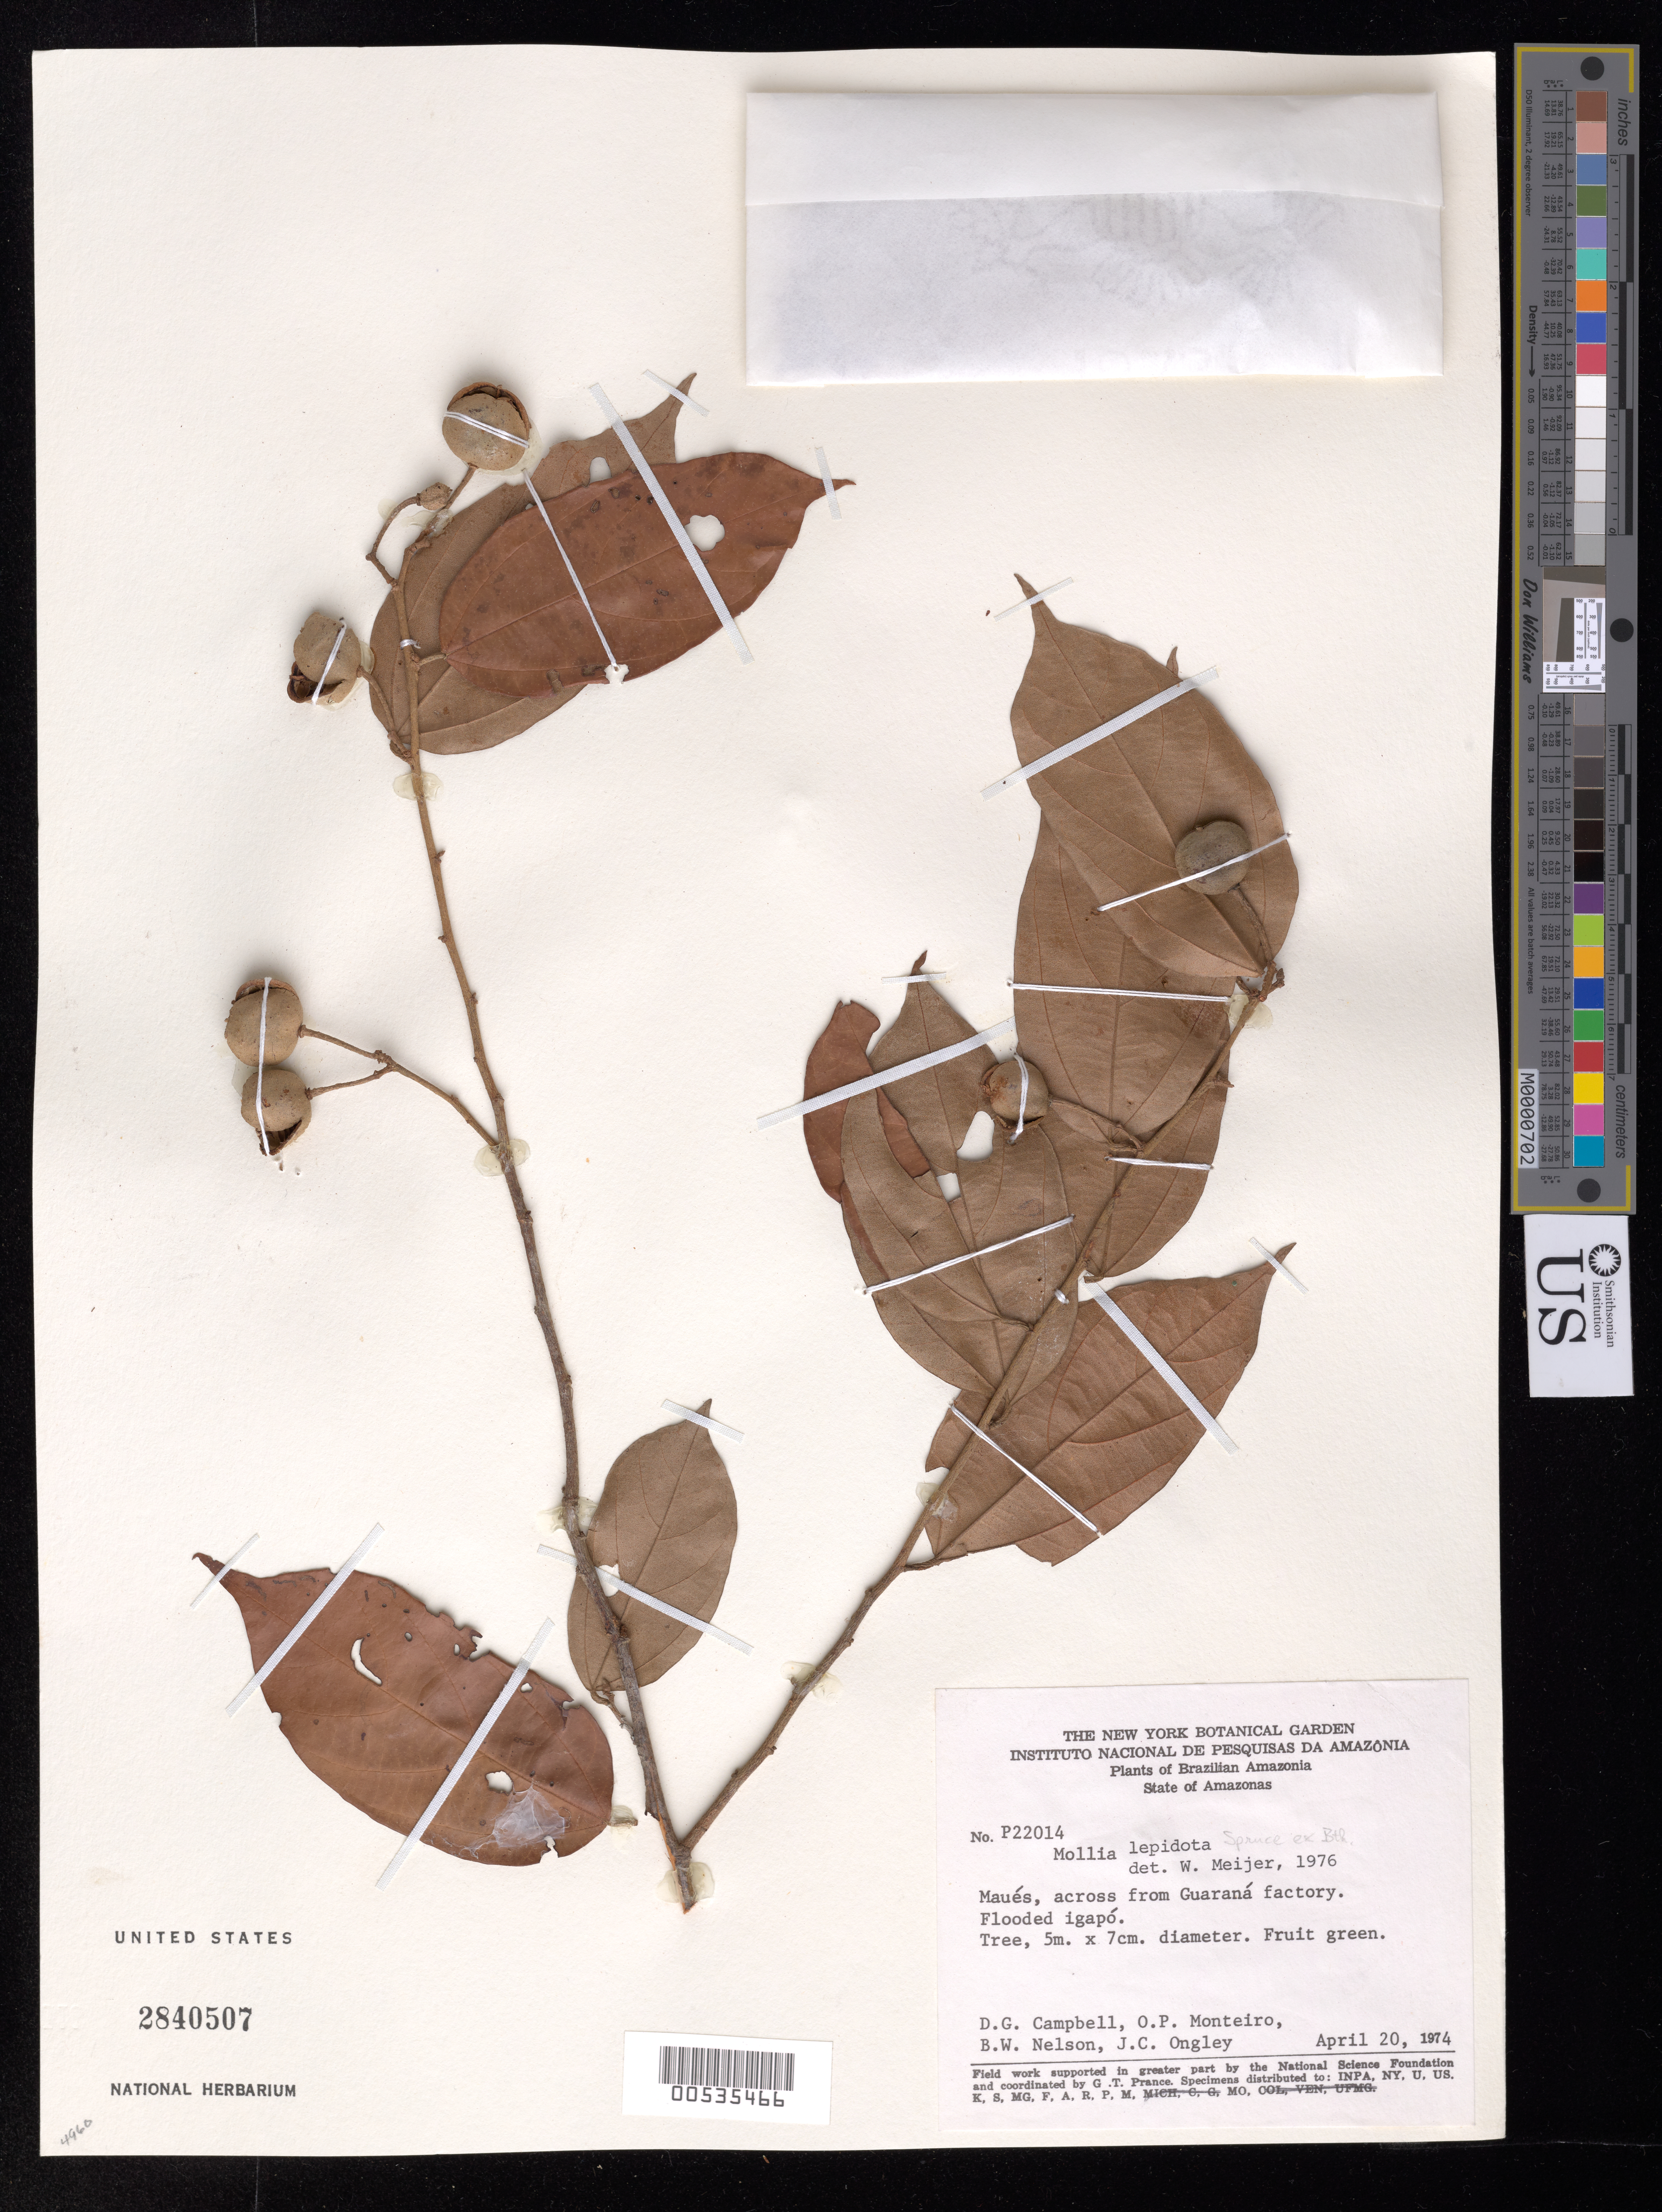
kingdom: Plantae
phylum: Tracheophyta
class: Magnoliopsida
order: Malvales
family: Malvaceae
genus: Mollia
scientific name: Mollia sphaerocarpa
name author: Gleason ex Record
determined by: Dorr, Laurence J., Curator (BOT), Smithsonian Institution - National Museum of Natural History (UNITED STATES)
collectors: E. G. Campbell, O. P. Monteiro, B. W. Nelson & J. C. Ongley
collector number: P22014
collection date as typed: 20 Apr 1974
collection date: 1974-04-20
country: Brazil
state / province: Amazonas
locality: Maués, across from Guaraná factory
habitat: Flooded igapó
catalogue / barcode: US 2840507